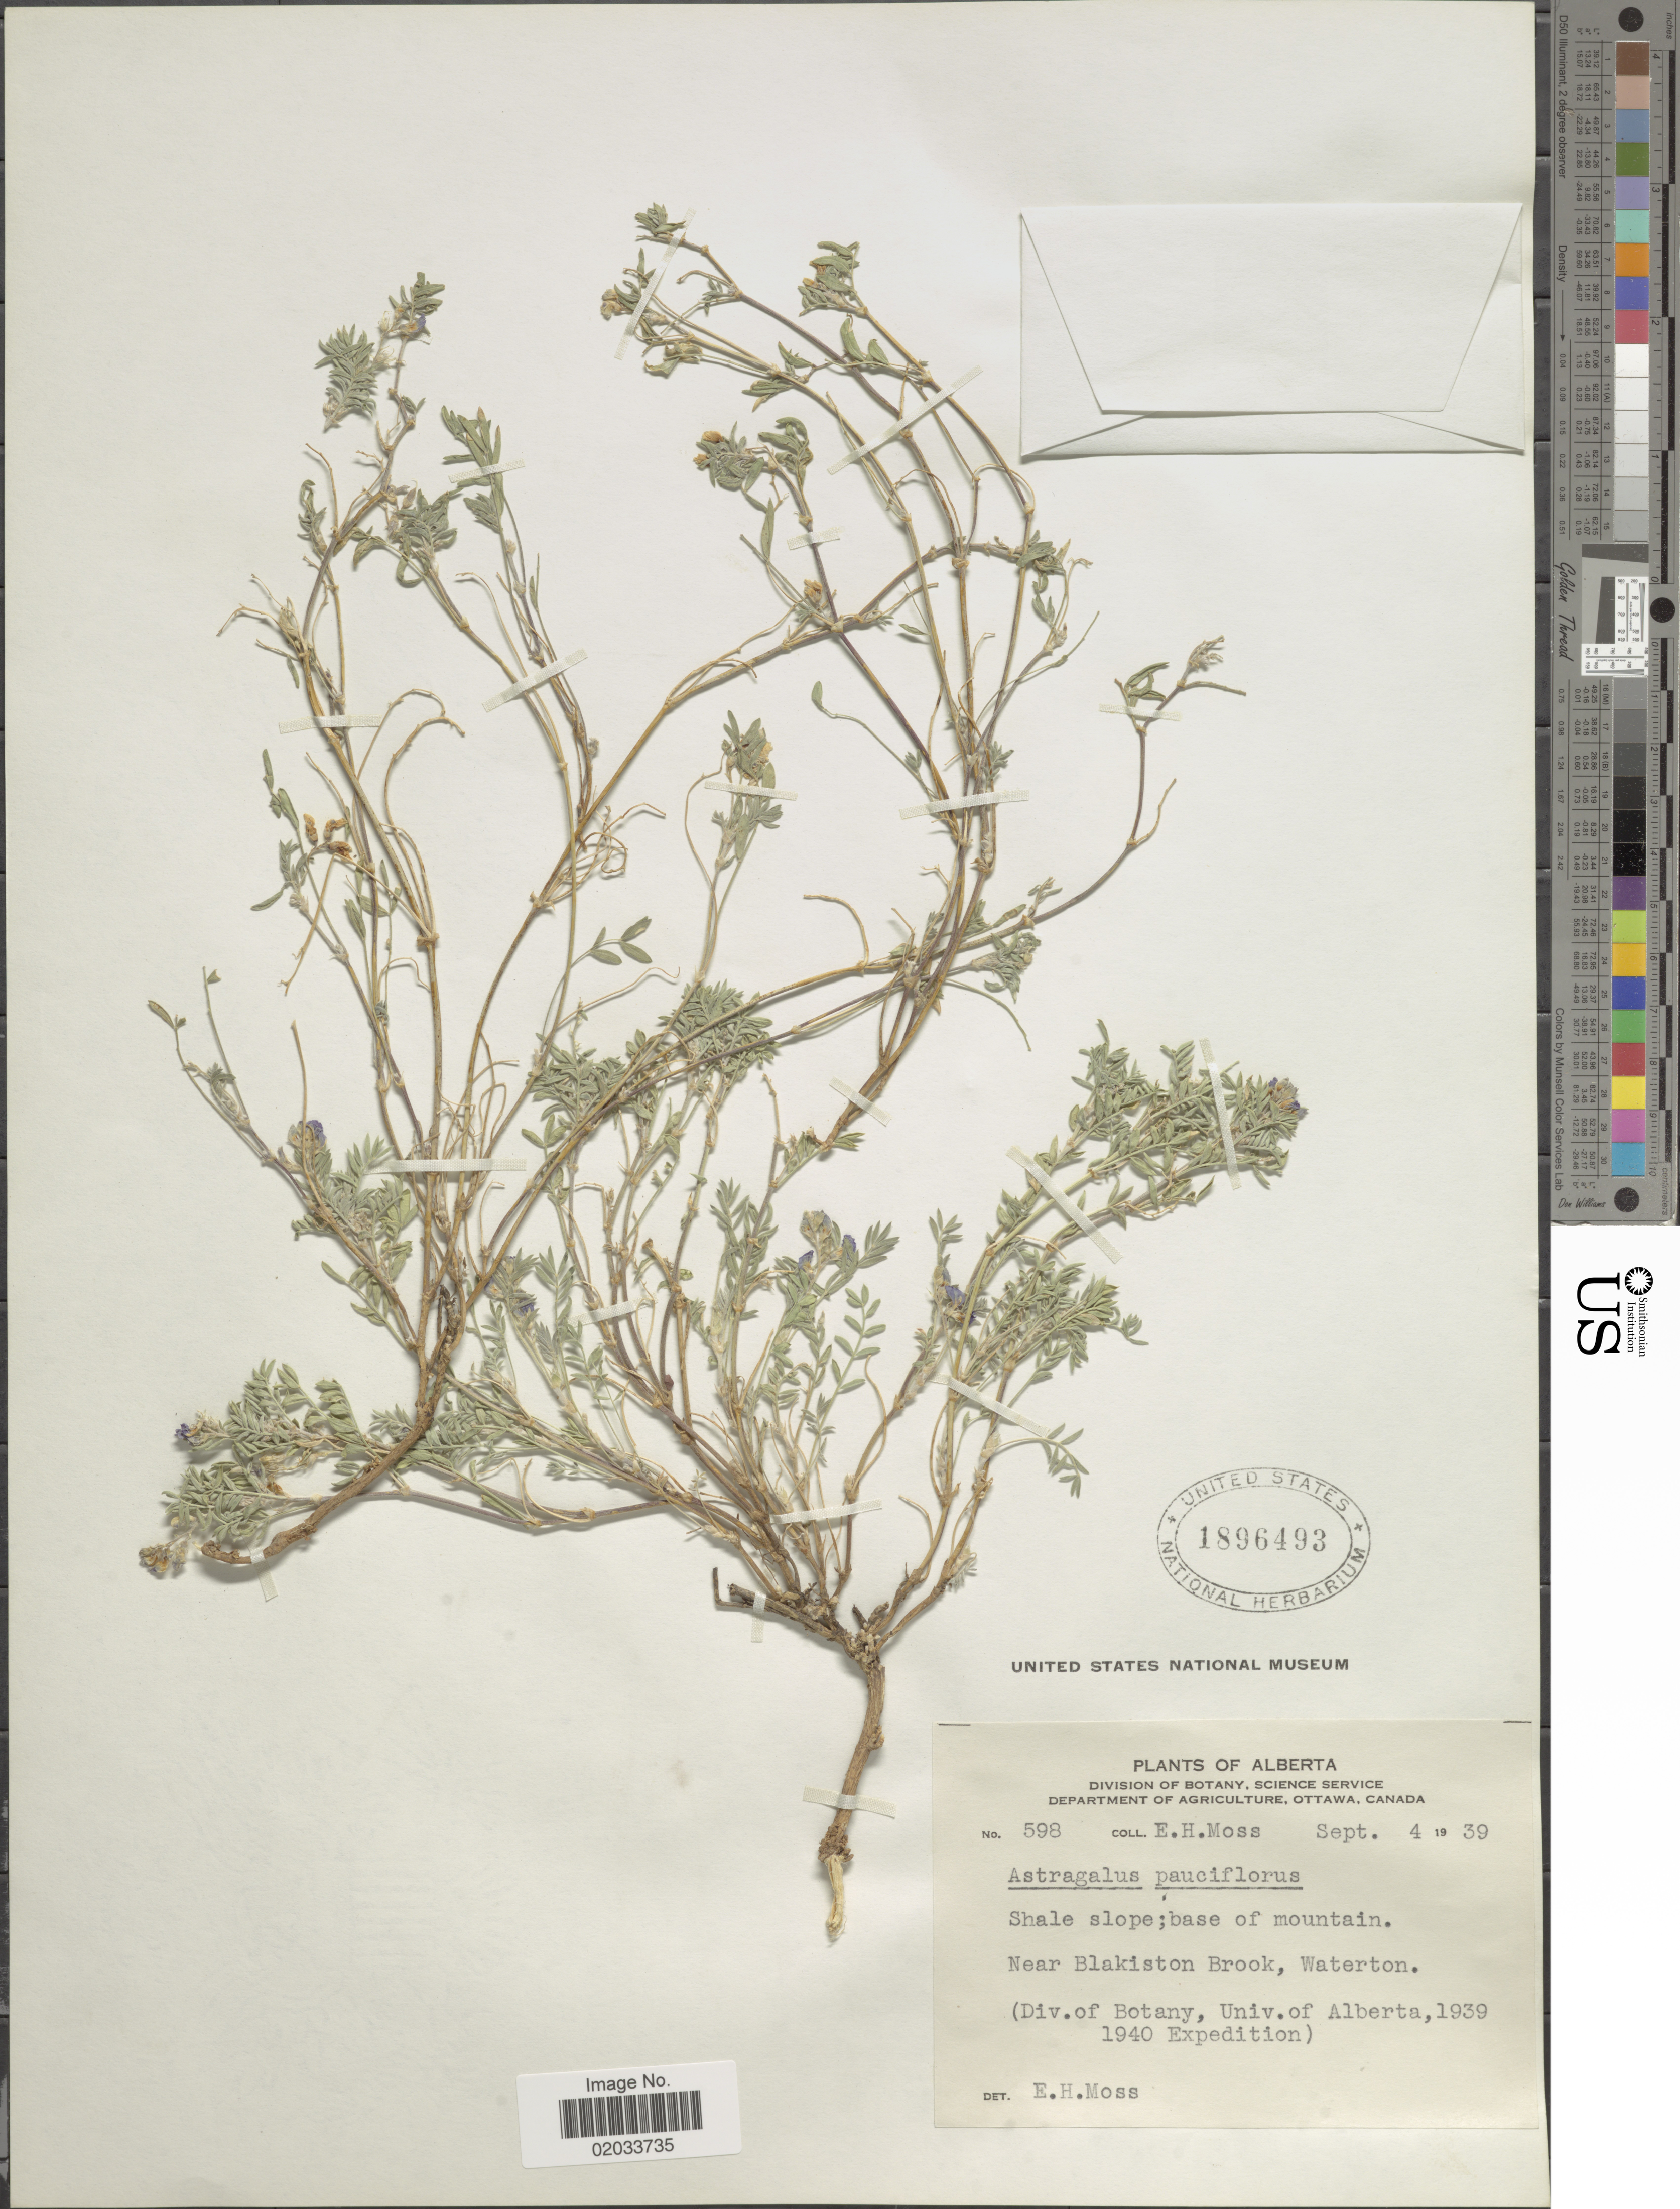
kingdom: Plantae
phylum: Tracheophyta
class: Magnoliopsida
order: Fabales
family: Fabaceae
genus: Astragalus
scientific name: Astragalus pauciflorus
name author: A. Gray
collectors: E. Moss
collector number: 598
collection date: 1939-09-04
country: Canada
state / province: Alberta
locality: Near Blakiston Brook, Waterton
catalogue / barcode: US 1896493